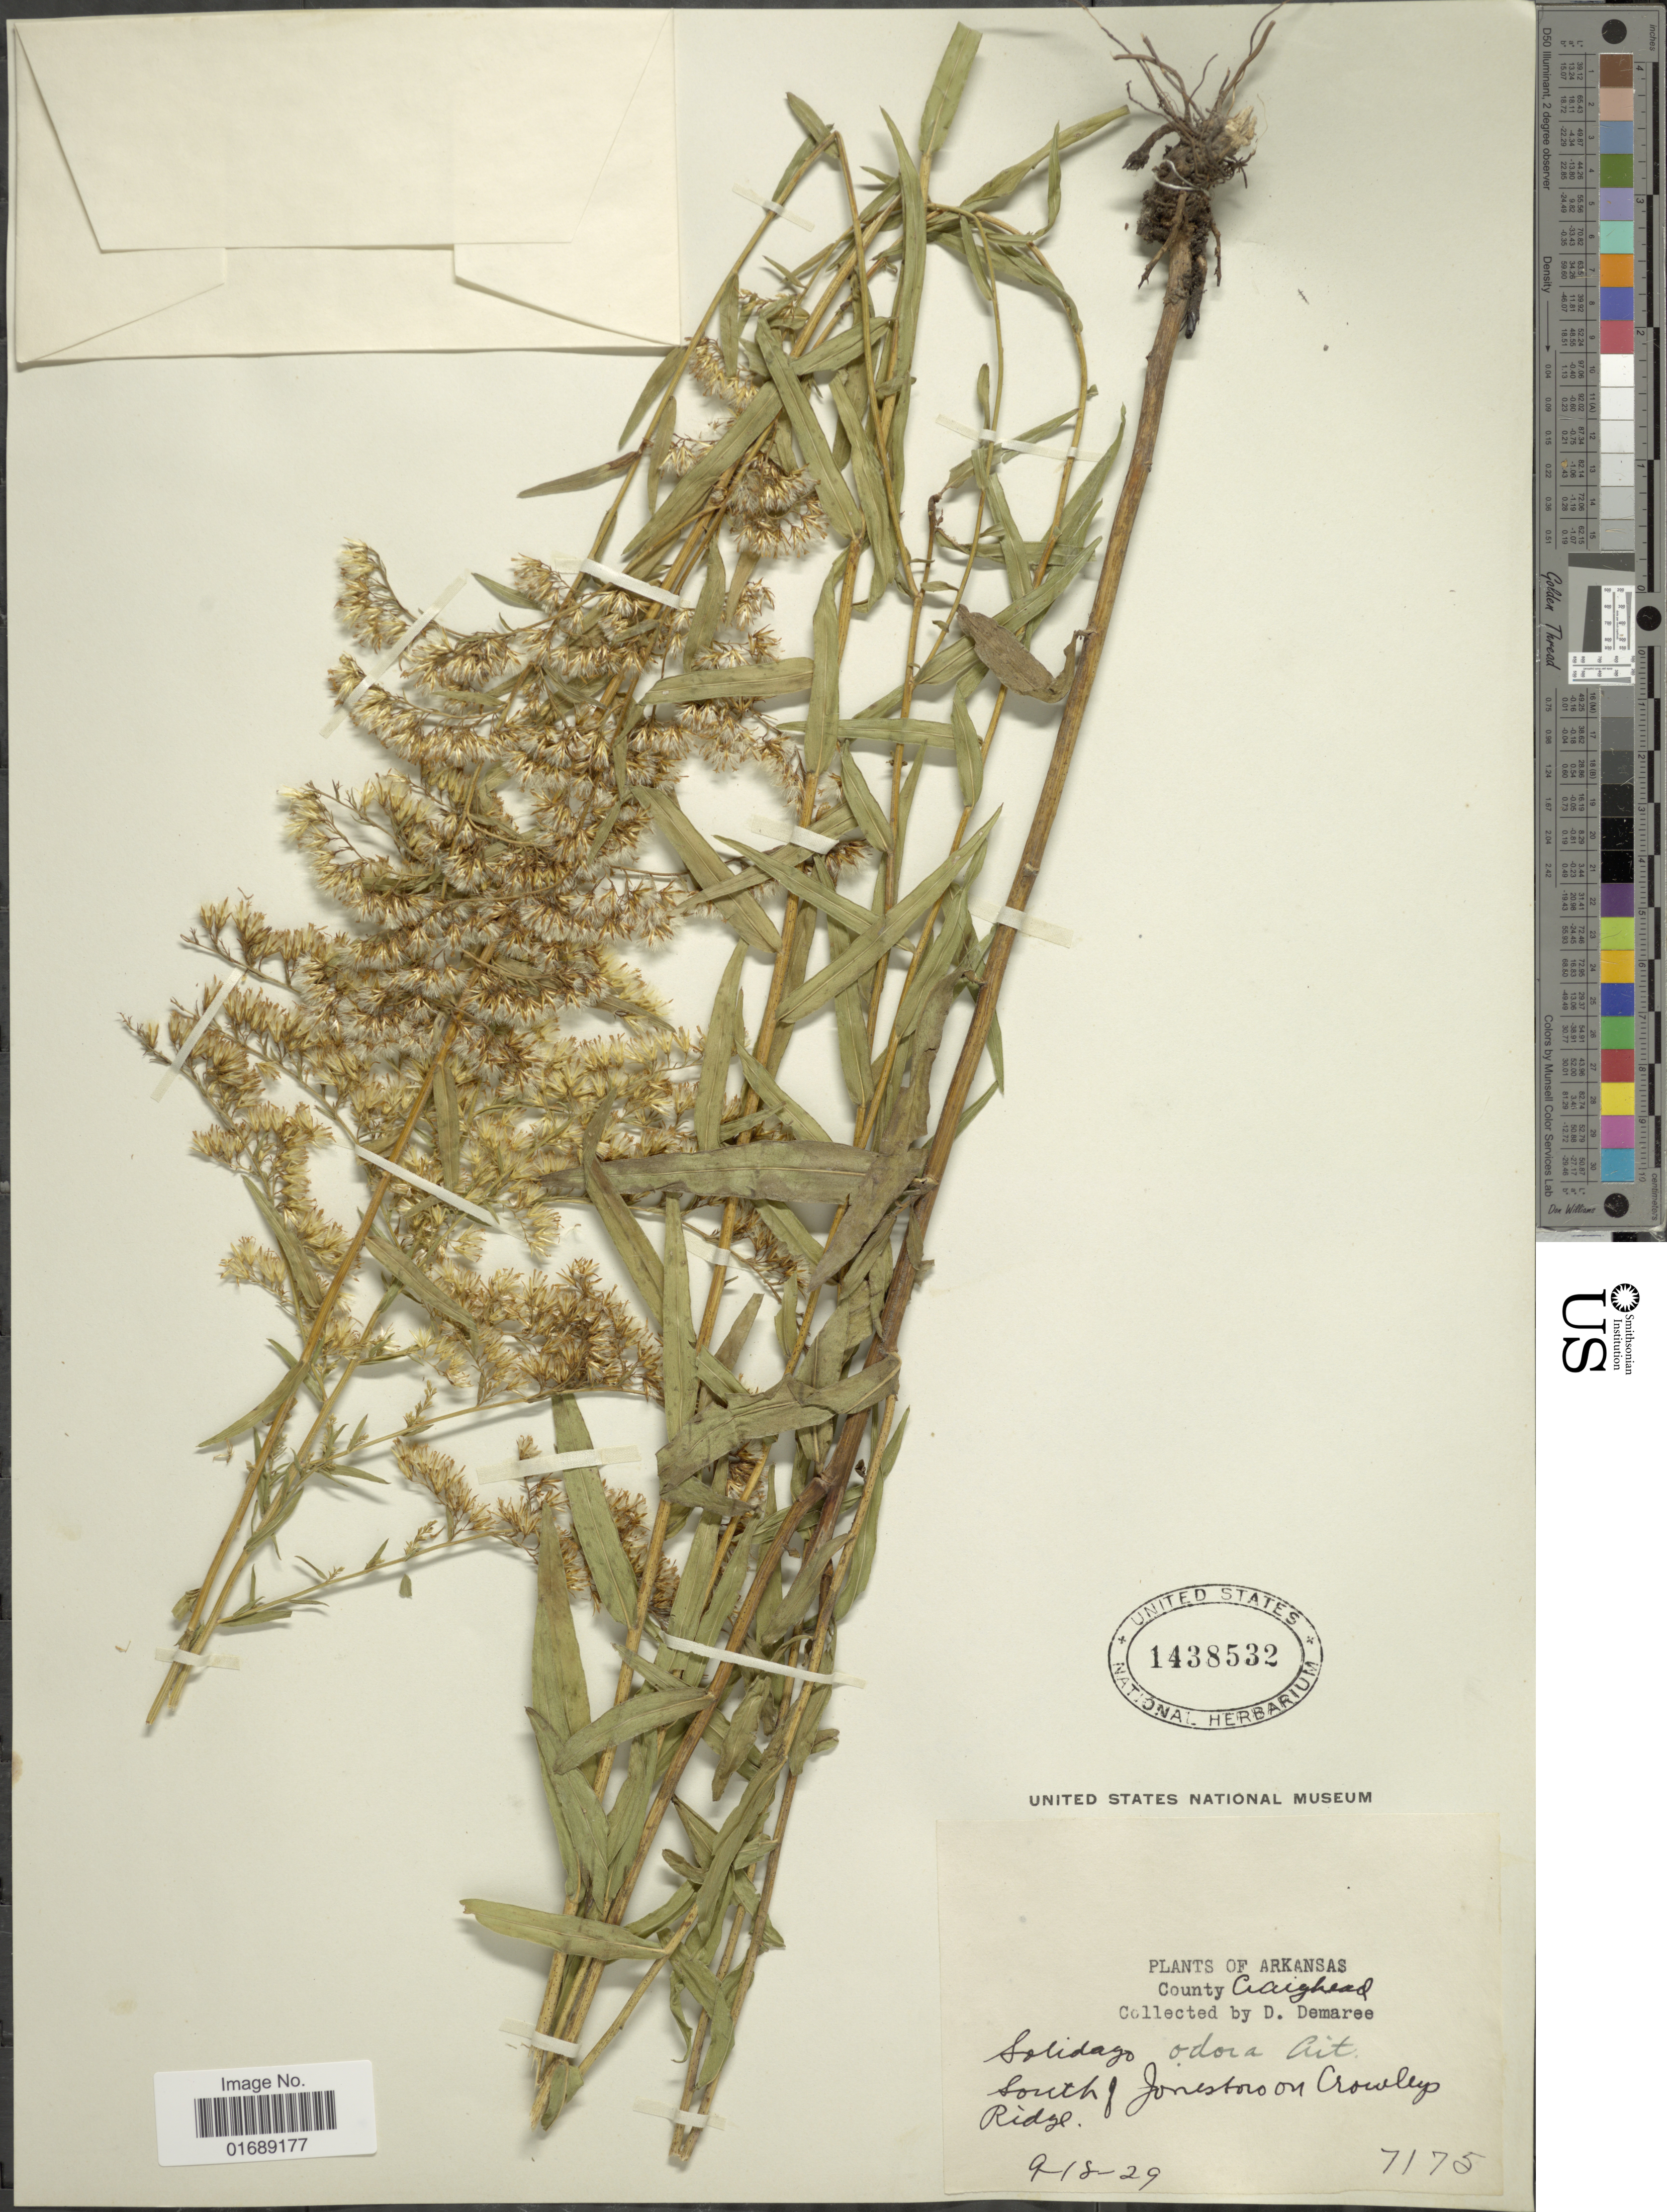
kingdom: Plantae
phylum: Tracheophyta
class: Magnoliopsida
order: Asterales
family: Asteraceae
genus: Solidago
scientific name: Solidago odora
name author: Aiton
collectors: D. Demaree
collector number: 7175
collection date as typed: Transcribed d/m/y: 18/9/29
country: United States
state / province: Arkansas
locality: County: Craighead, south of Johnston on Crowleys Ridge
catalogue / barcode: US 1438532